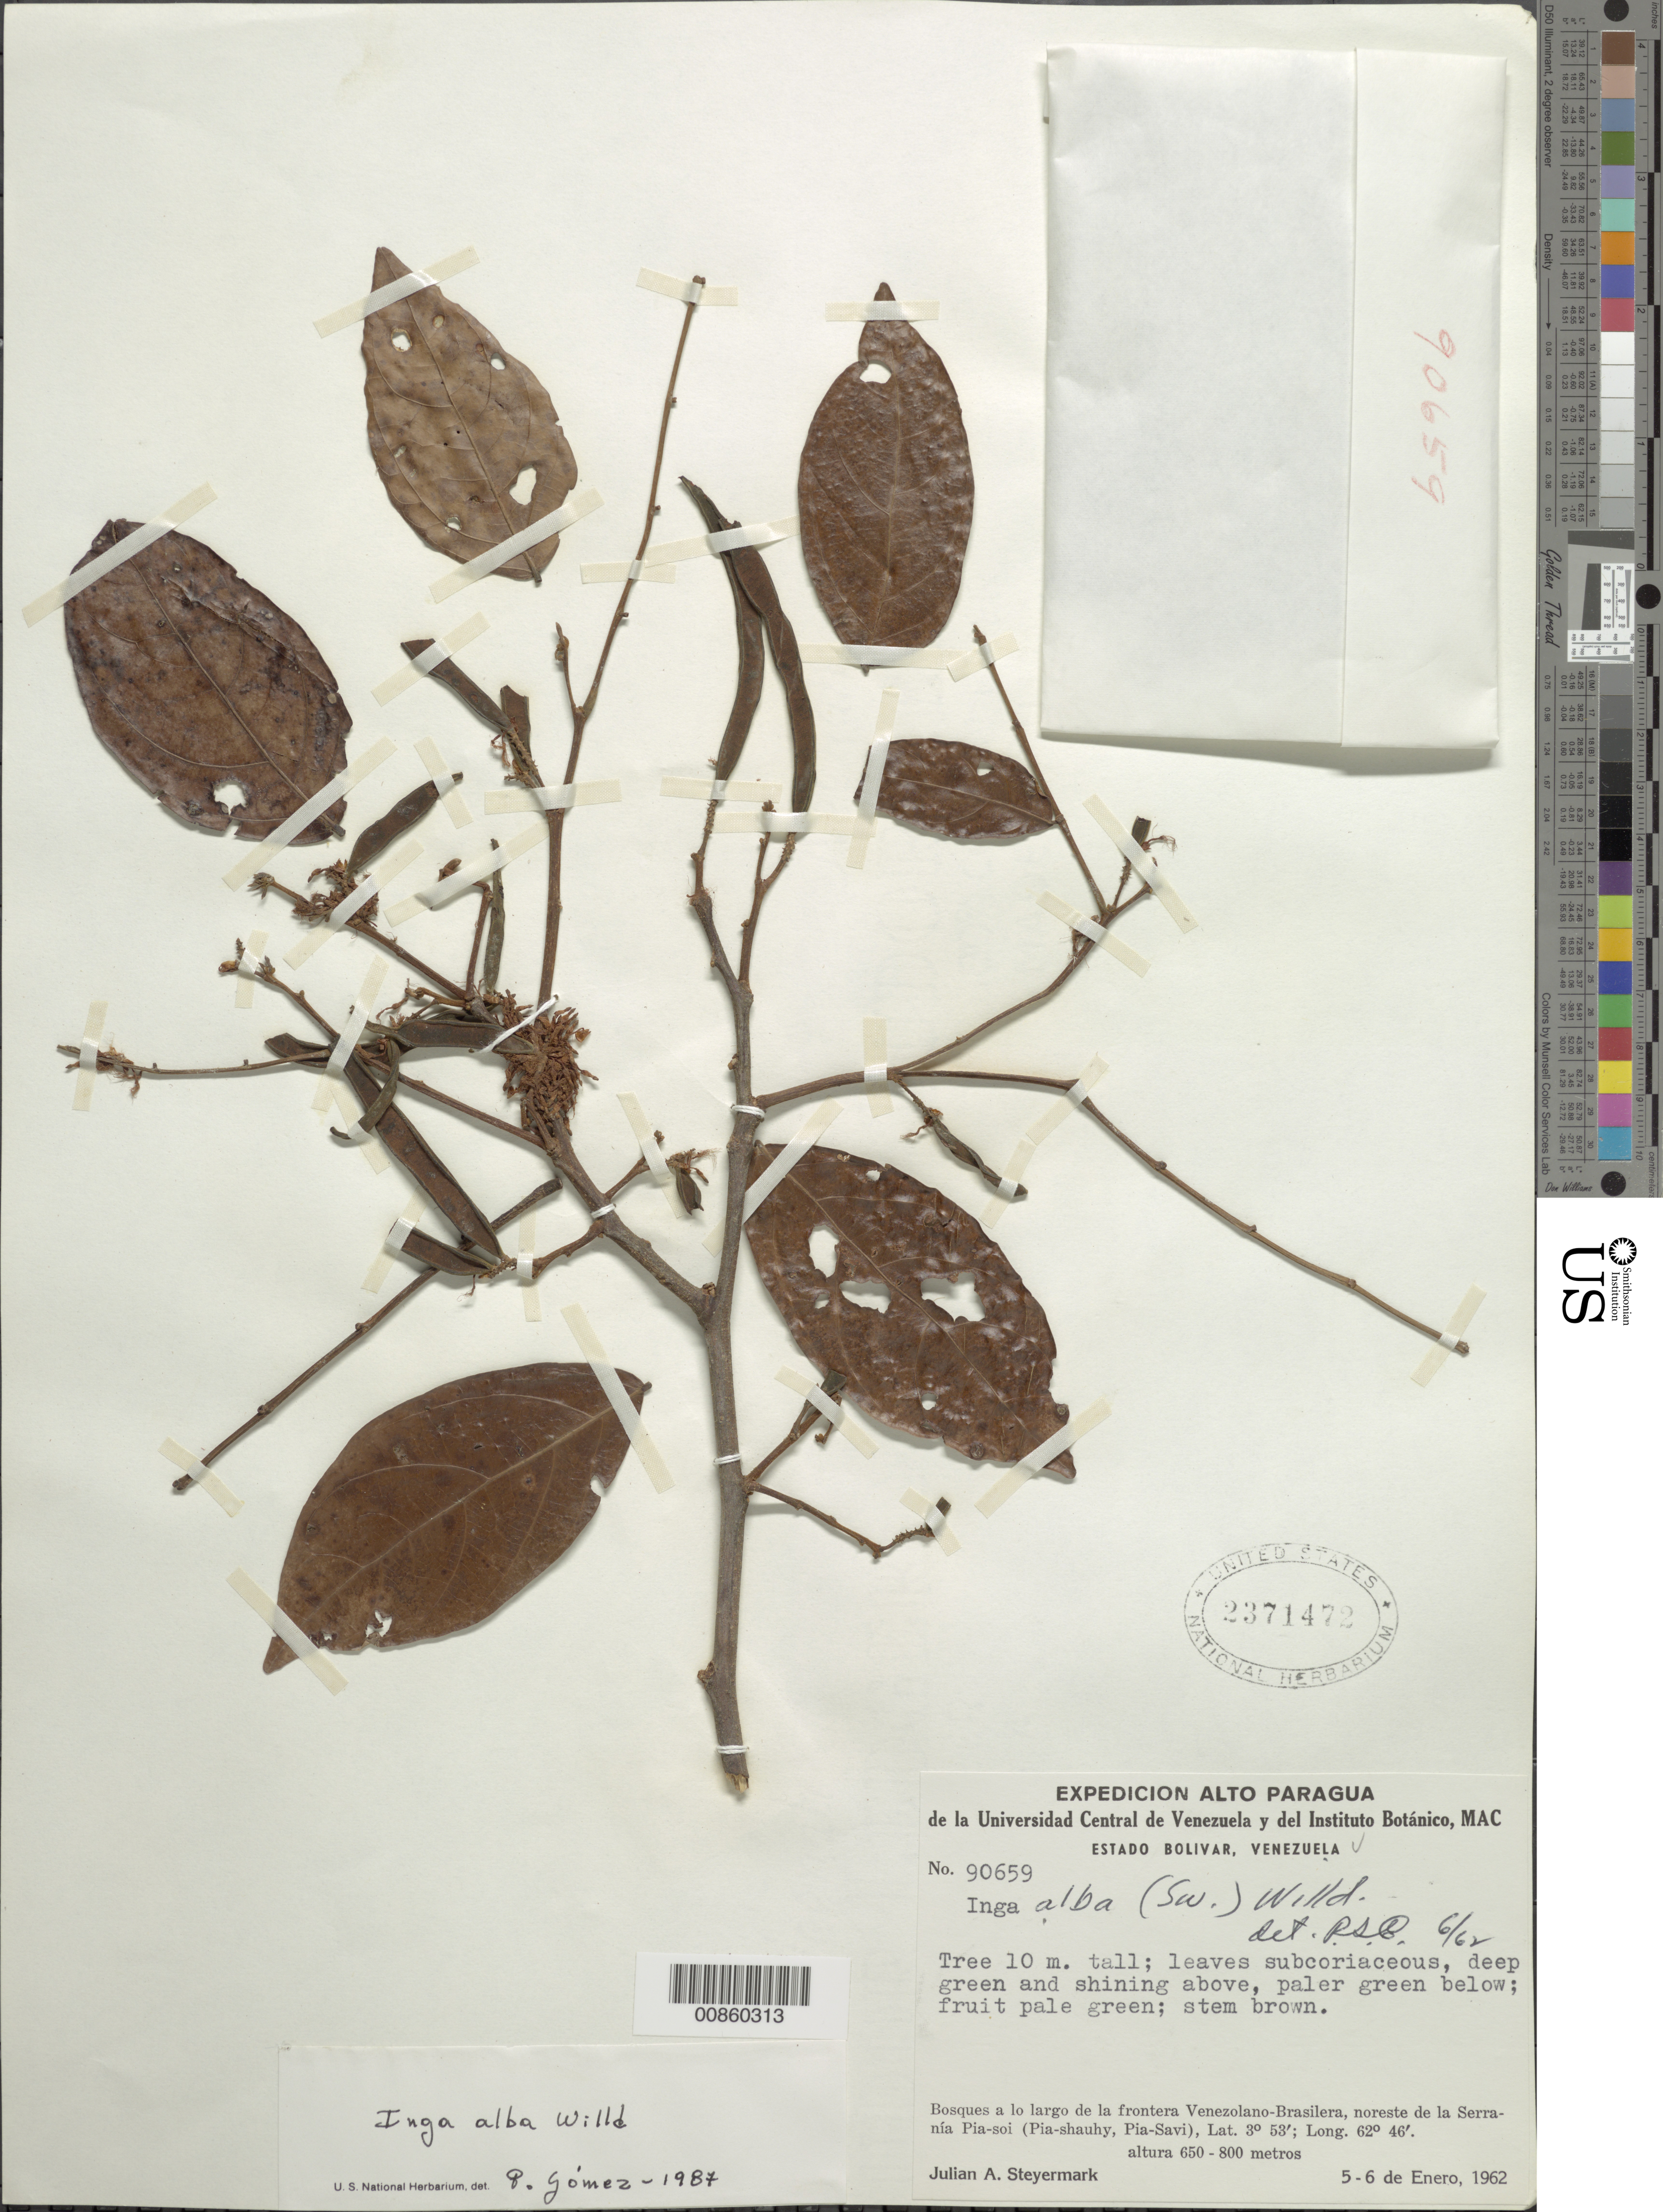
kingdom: Plantae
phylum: Tracheophyta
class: Magnoliopsida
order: Fabales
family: Fabaceae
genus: Inga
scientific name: Inga alba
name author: (Sw.) Willd.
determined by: Gómez, P.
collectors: J. Steyermark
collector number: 90659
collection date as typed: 5-Jan-62 to 6-Jan-62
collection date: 1962-01-05/1962-01-06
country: Venezuela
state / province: Bolívar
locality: Serranía Pia-soi, NE of; on Venezuela-Brazil border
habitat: Bosques.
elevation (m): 650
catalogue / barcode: US 2371472